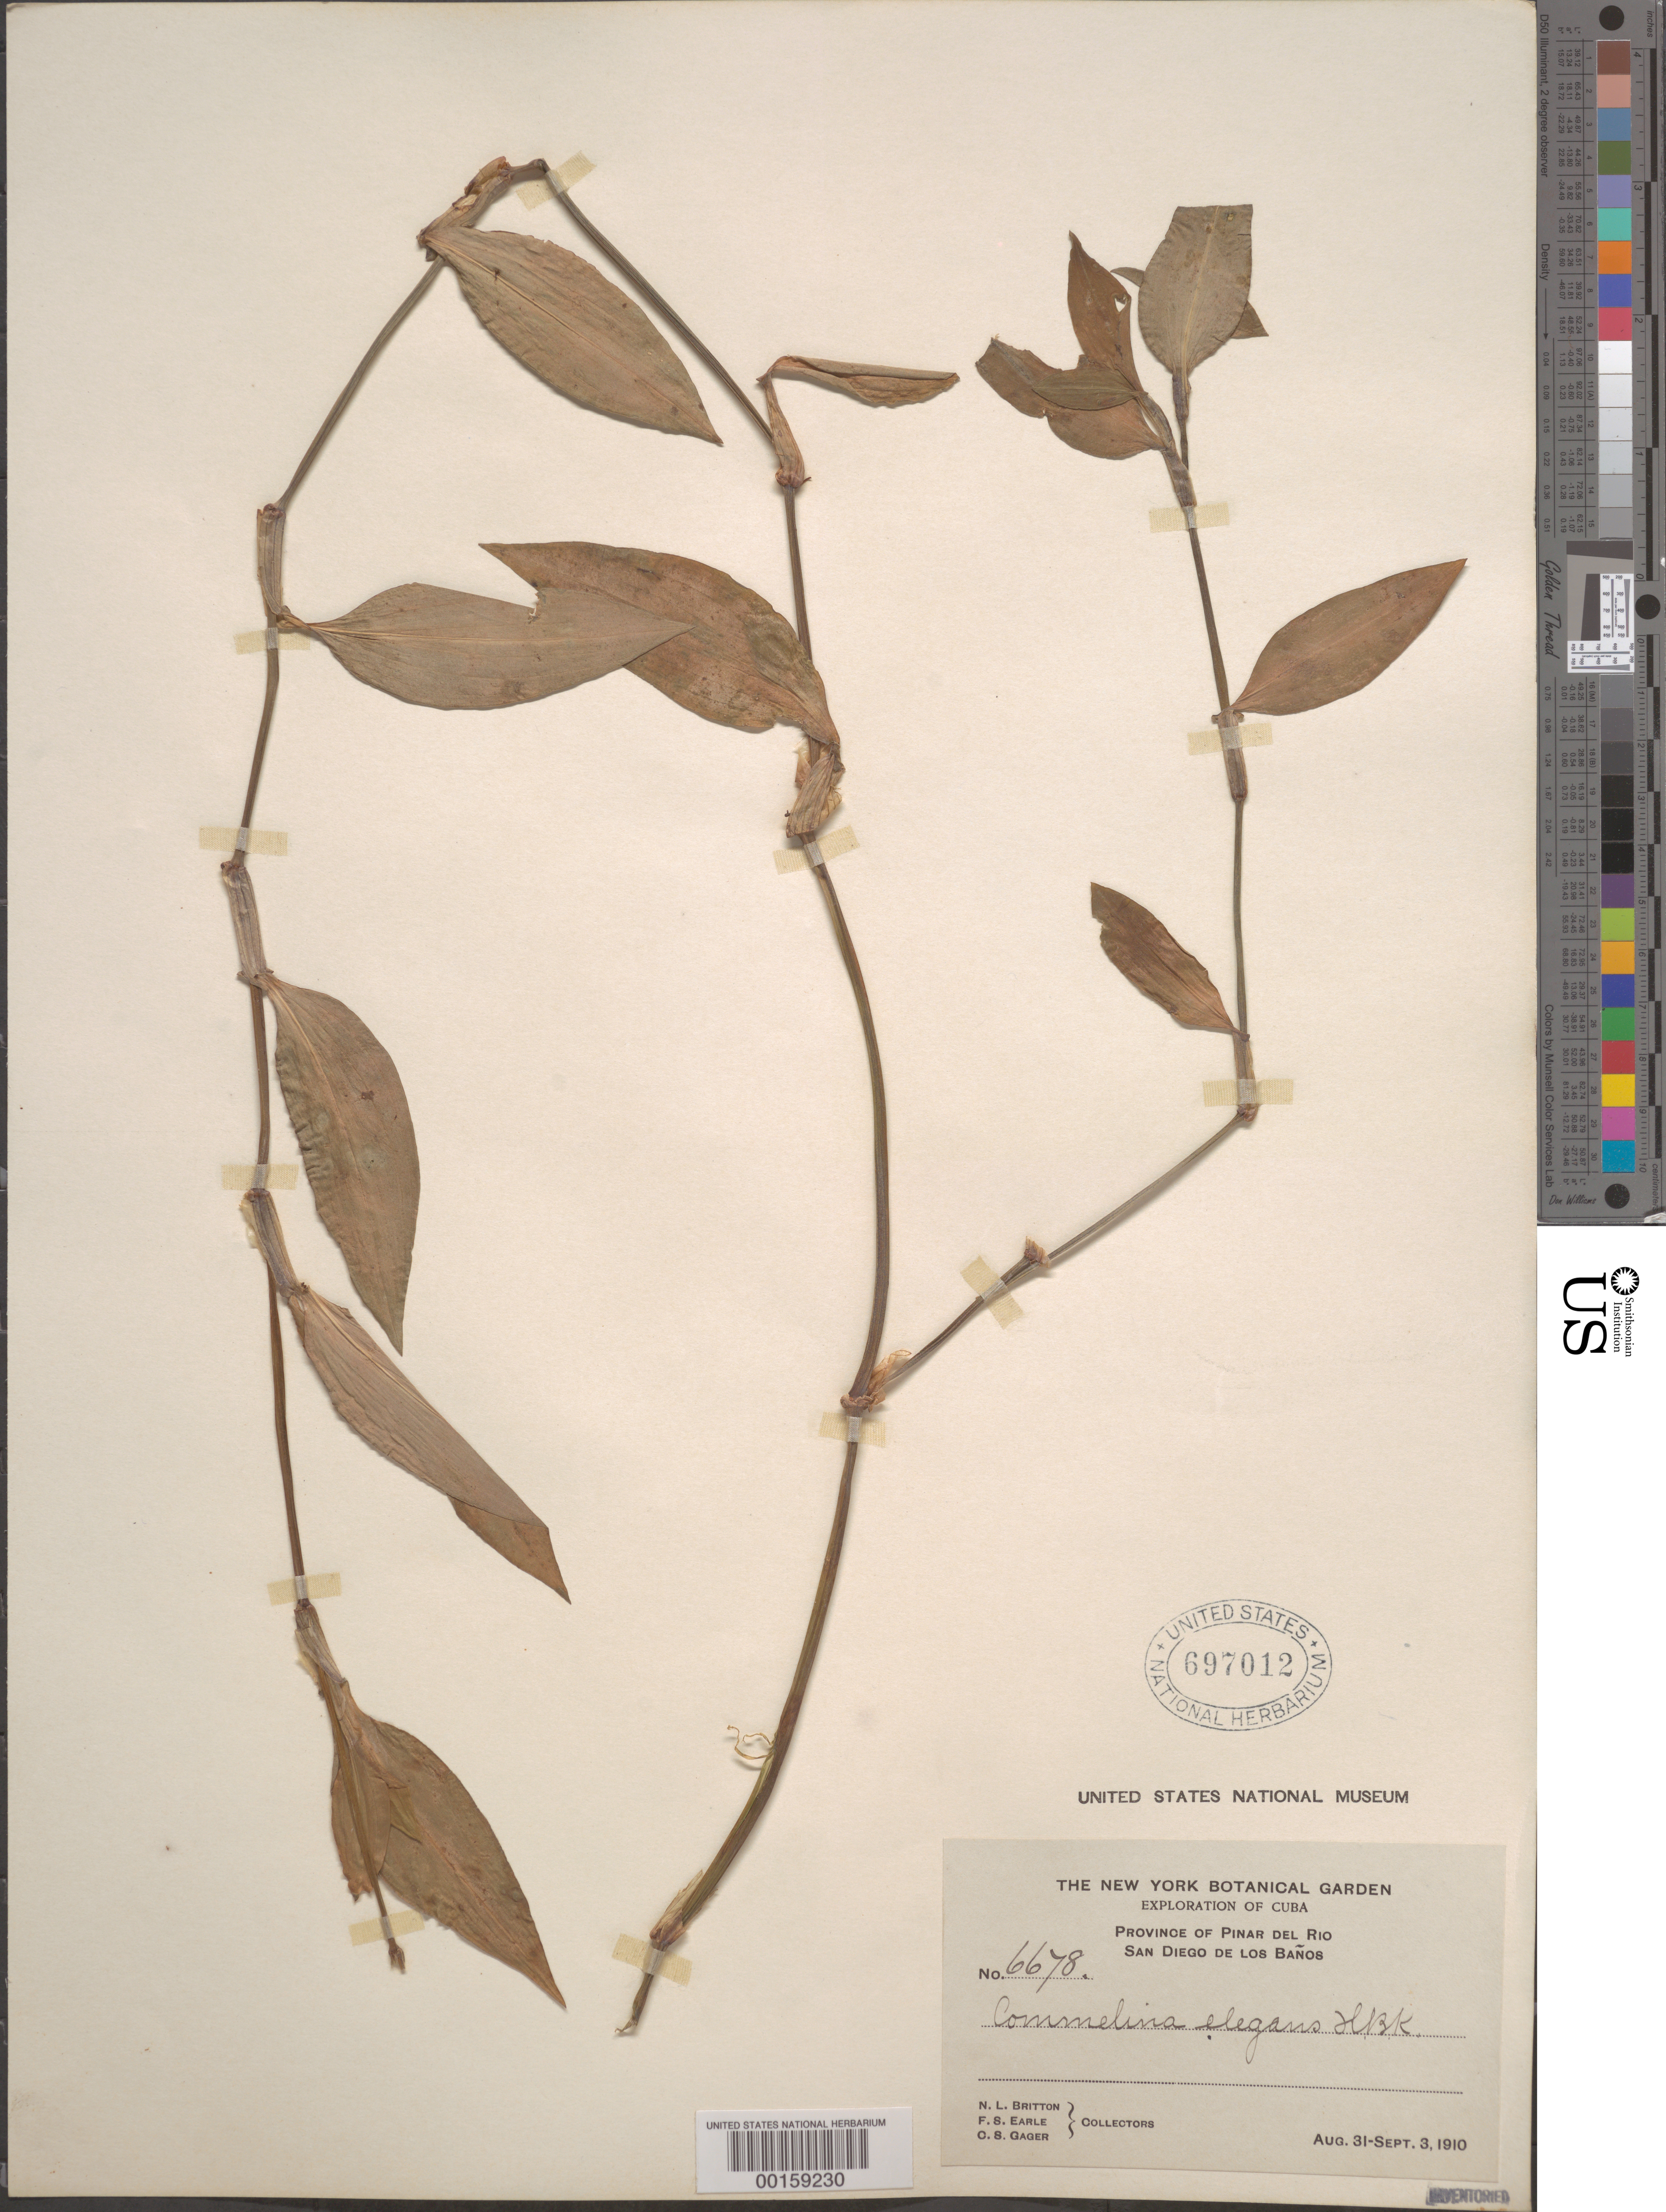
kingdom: Plantae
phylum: Tracheophyta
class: Liliopsida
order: Commelinales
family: Commelinaceae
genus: Commelina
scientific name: Commelina erecta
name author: L.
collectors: N. Britton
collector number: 6678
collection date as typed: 31 Aug 1910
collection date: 1910-08-31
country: Cuba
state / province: Pinar del Río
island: Greater Antilles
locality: San diego de los banos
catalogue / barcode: US 697012